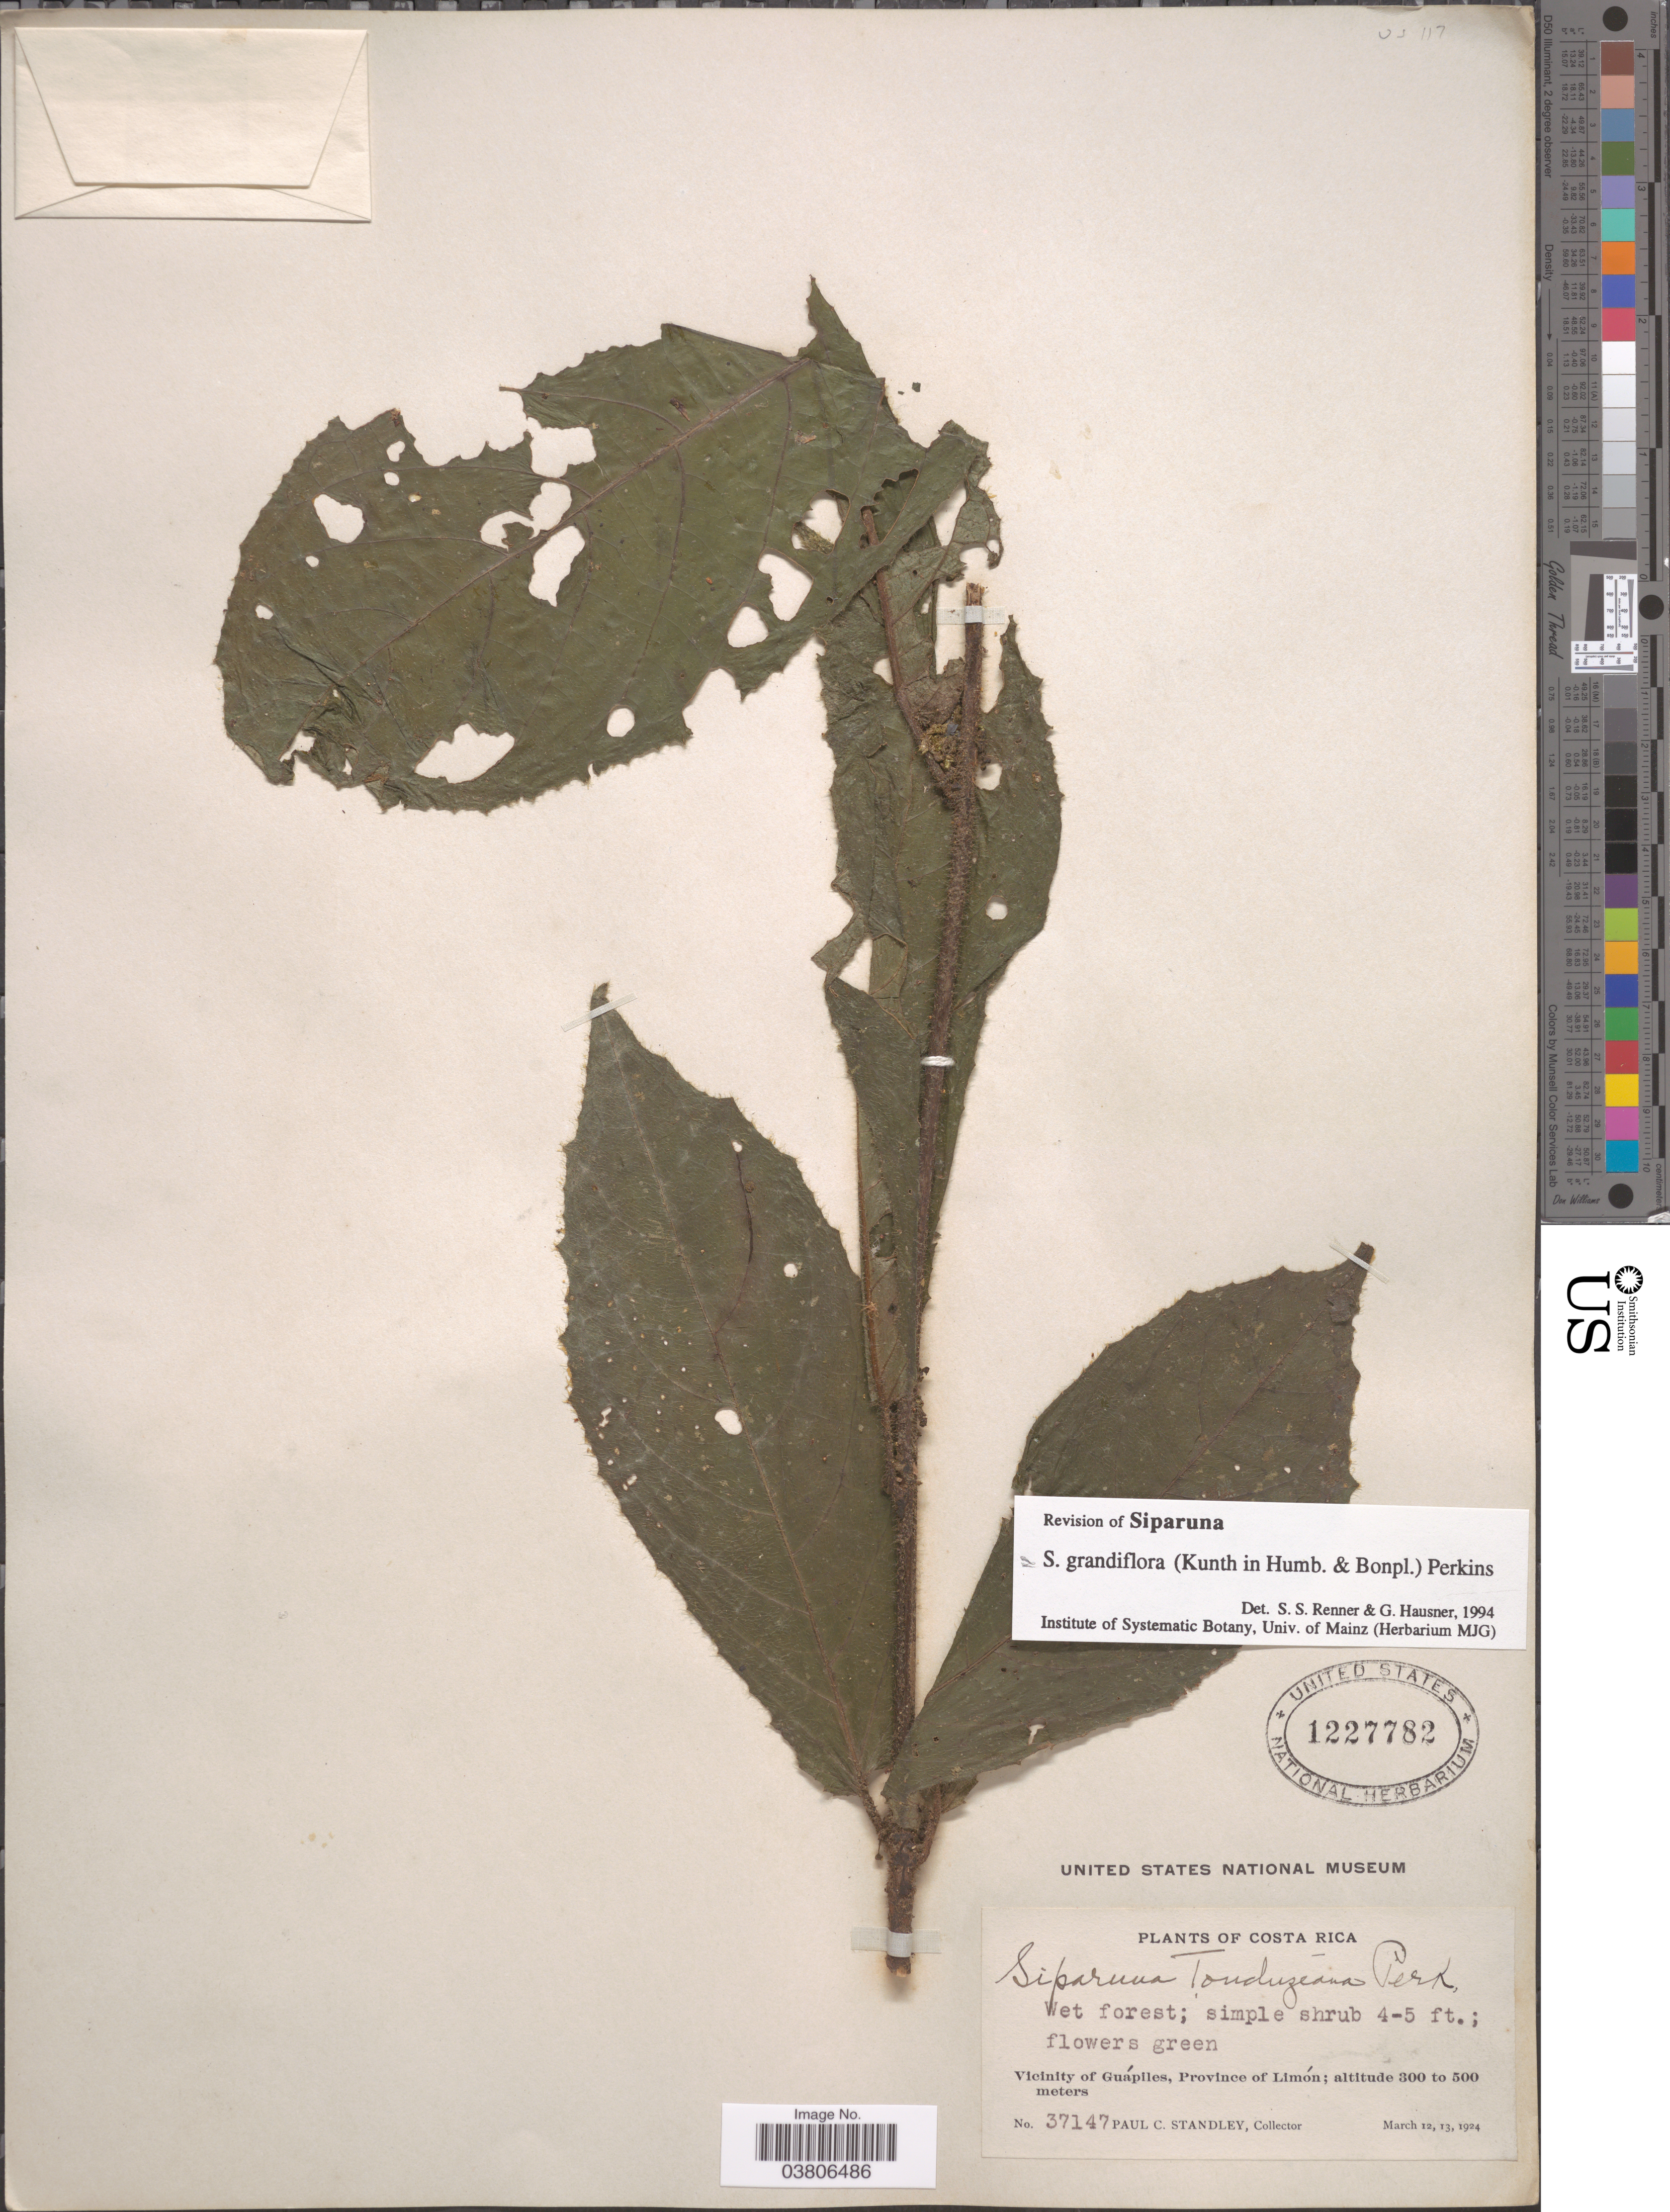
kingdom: Plantae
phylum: Tracheophyta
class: Magnoliopsida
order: Laurales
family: Siparunaceae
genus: Siparuna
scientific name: Siparuna grandiflora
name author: (Kunth) A. DC.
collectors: P. C. Standley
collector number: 37147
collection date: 1924-03-12/1924-03-13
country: Costa Rica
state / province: Limón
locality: Vicinity of Guápiles.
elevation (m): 300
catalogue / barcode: US 1227782